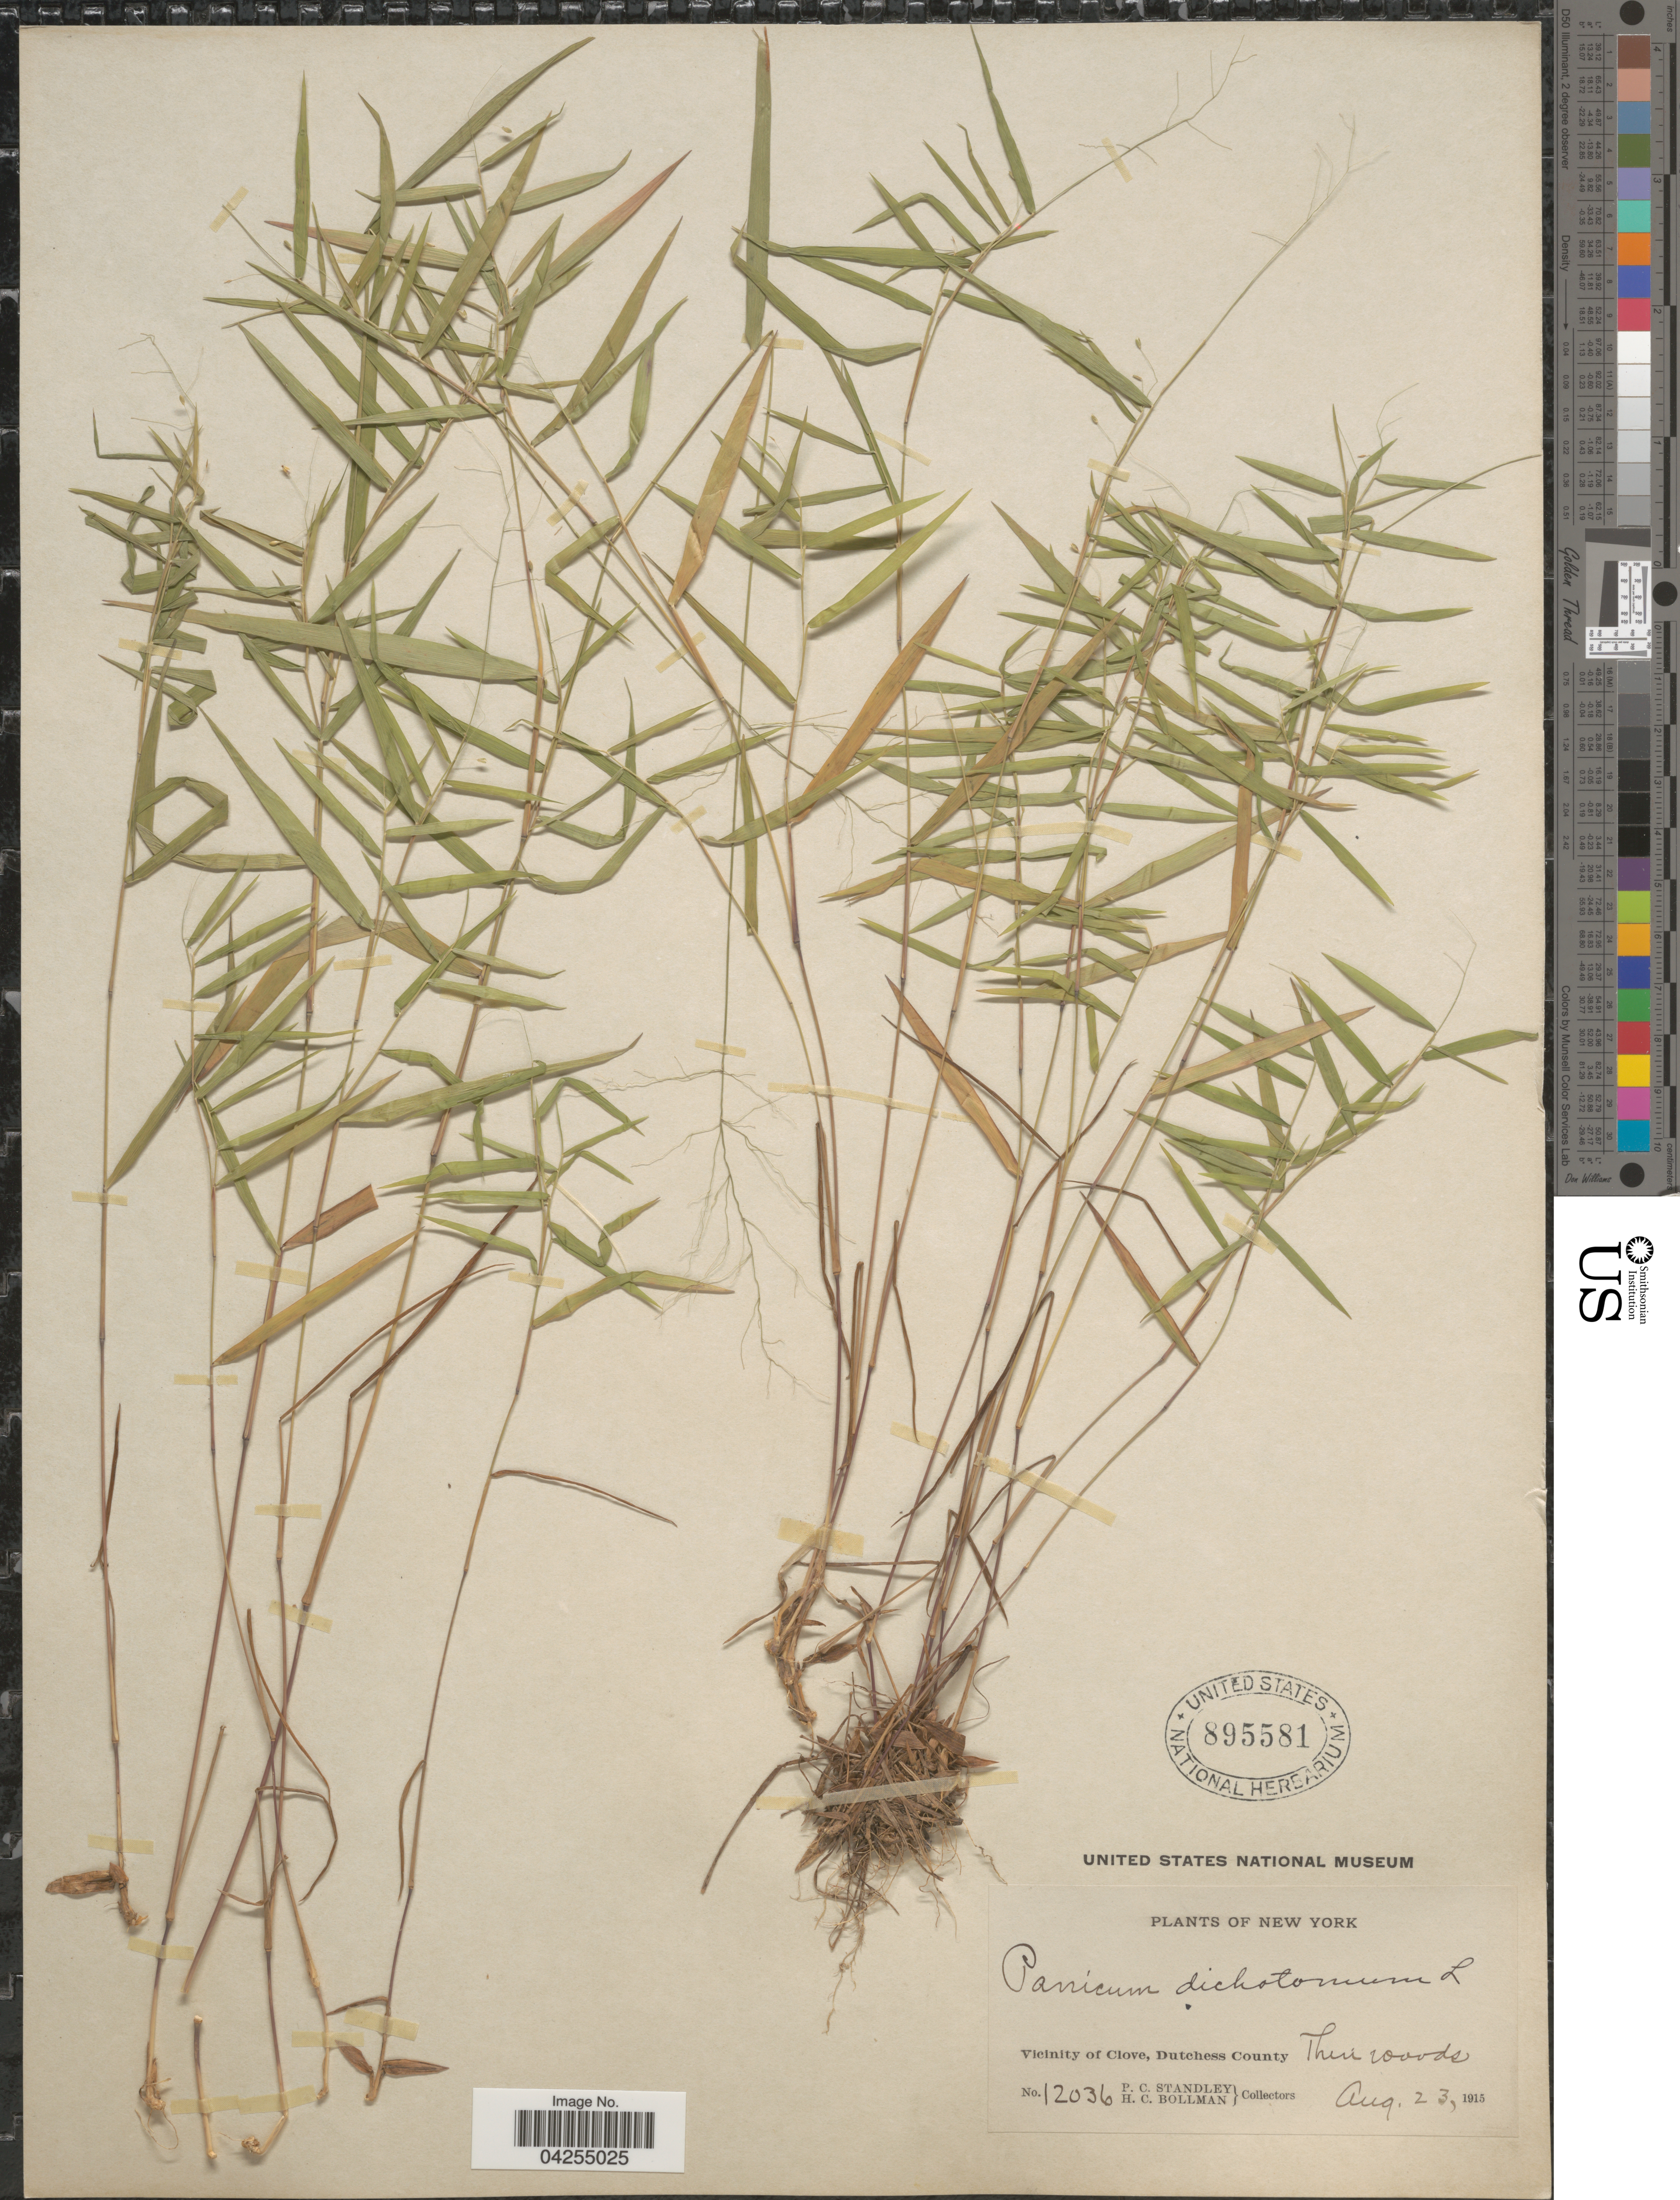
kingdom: Plantae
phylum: Tracheophyta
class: Liliopsida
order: Poales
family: Poaceae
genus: Dichanthelium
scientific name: Dichanthelium dichotomum var. dichotomum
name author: (L.) Gould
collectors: P. C. Standley & H. C. Bollman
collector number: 12036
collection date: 1915-08-23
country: United States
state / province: New York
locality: Vicinity of Clove, Dutchess County. Thin woods.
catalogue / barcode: US 895581